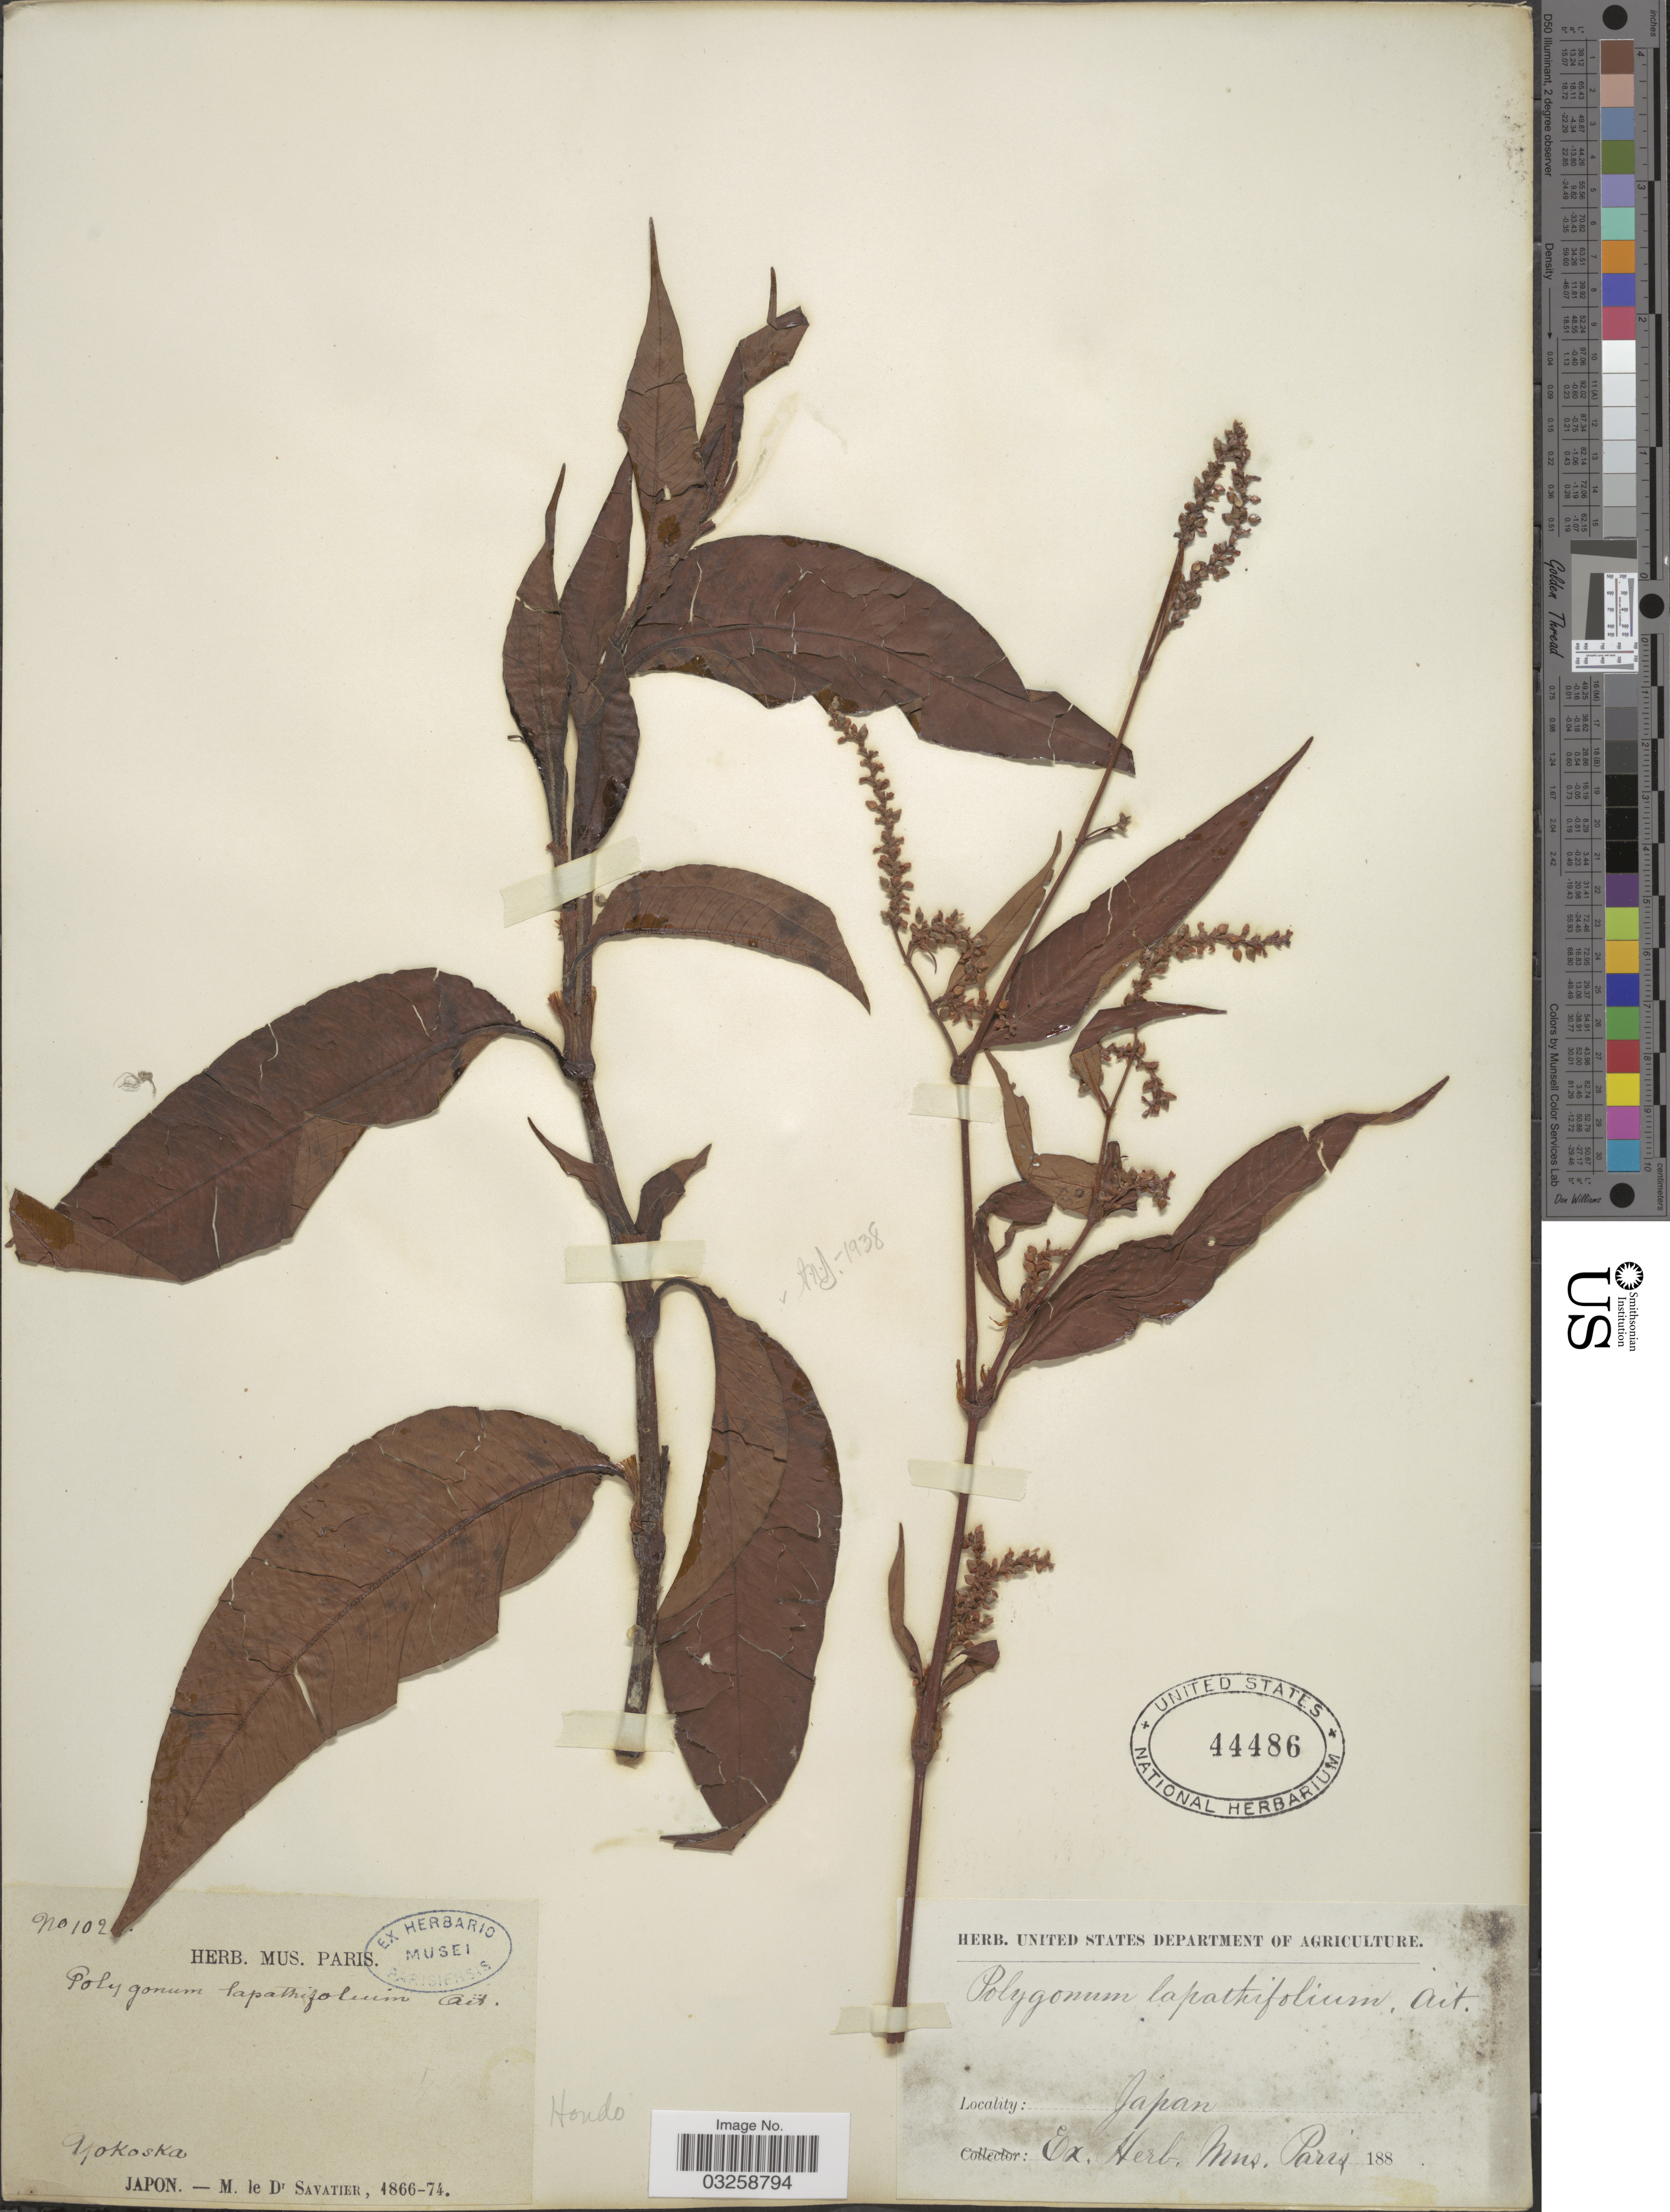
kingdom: Plantae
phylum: Tracheophyta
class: Magnoliopsida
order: Caryophyllales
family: Polygonaceae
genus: Polygonum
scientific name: Polygonum lapathifolium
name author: L.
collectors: Savatier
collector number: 102!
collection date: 1866/1874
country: Japan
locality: Yokoska. Japon. Hondo.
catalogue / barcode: US 44486